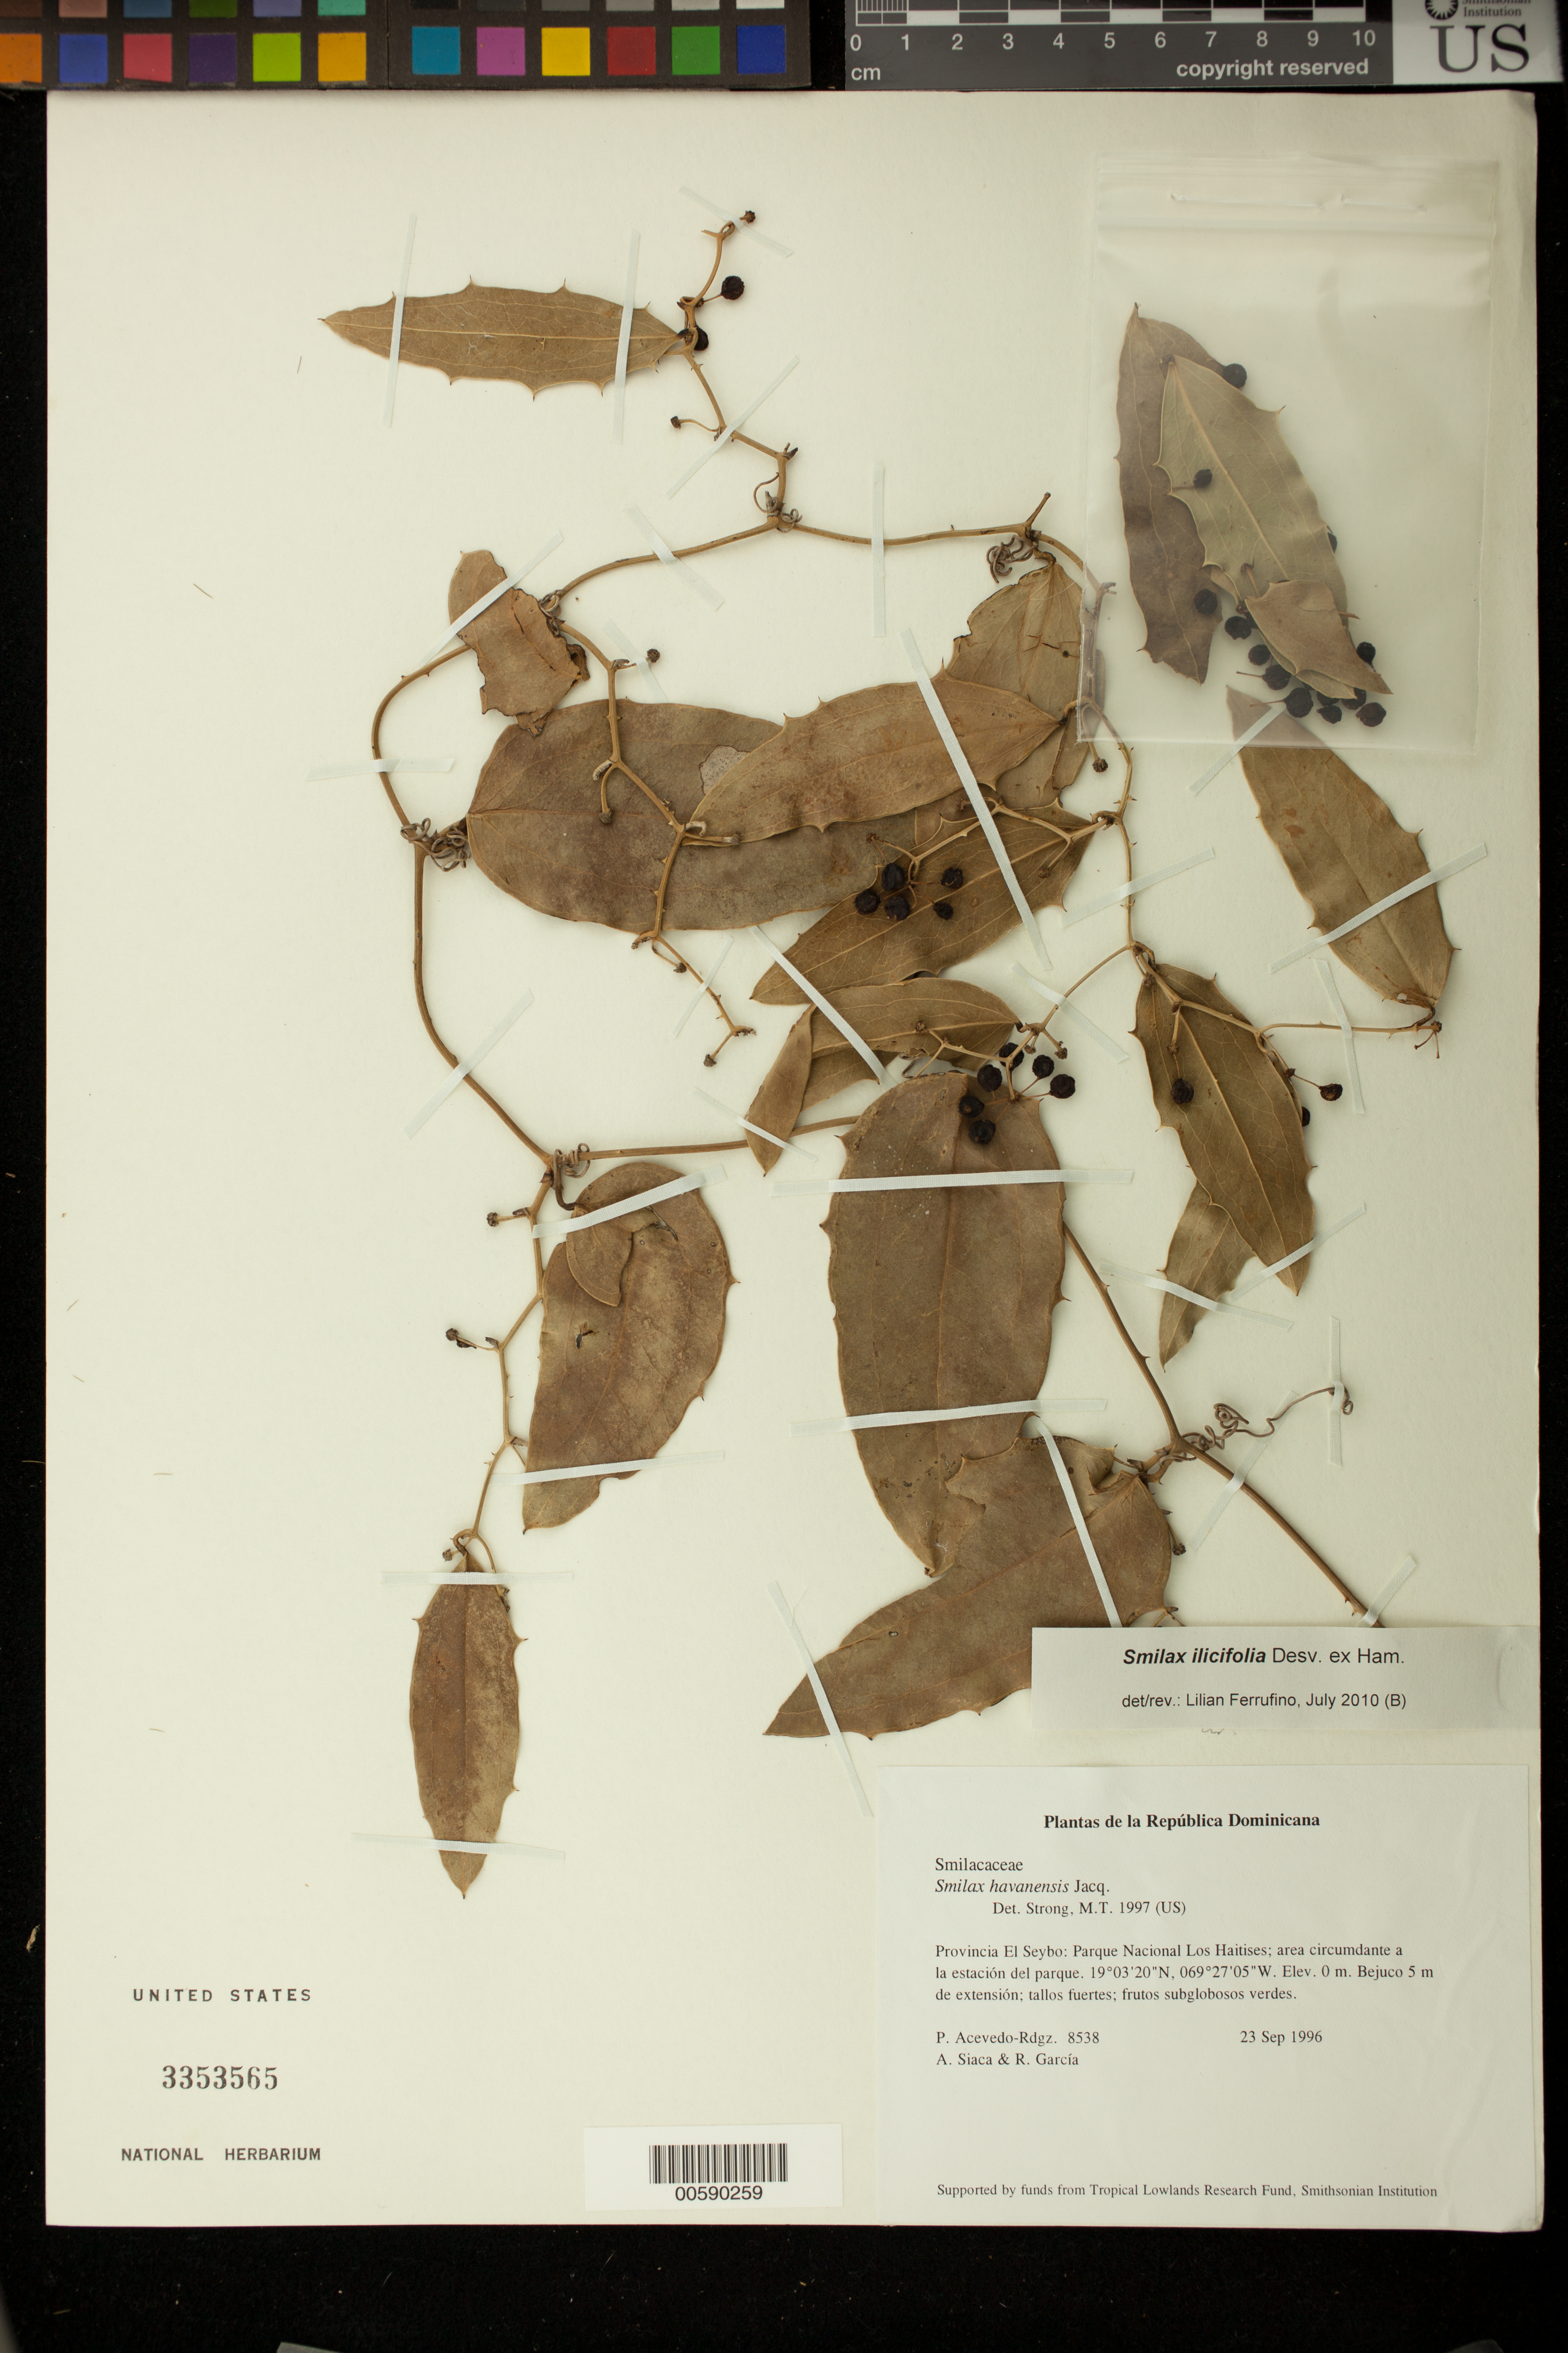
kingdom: Plantae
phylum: Tracheophyta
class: Liliopsida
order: Liliales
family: Smilacaceae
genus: Smilax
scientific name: Smilax ilicifolia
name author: Desv. ex Ham.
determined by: Ferrufino, L., (USJ), Herbario Universidad de Costa Rica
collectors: P. Acevedo-Rodr., A. Siaca & R. G. García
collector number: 8538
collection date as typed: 23 Sep 1996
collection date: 1996-09-23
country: Dominican Republic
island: Hispaniola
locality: Provincia El Seibo: Parque Nacional Los Haitises; area circumdante a la estación del parque.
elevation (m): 0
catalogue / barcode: US 3353565